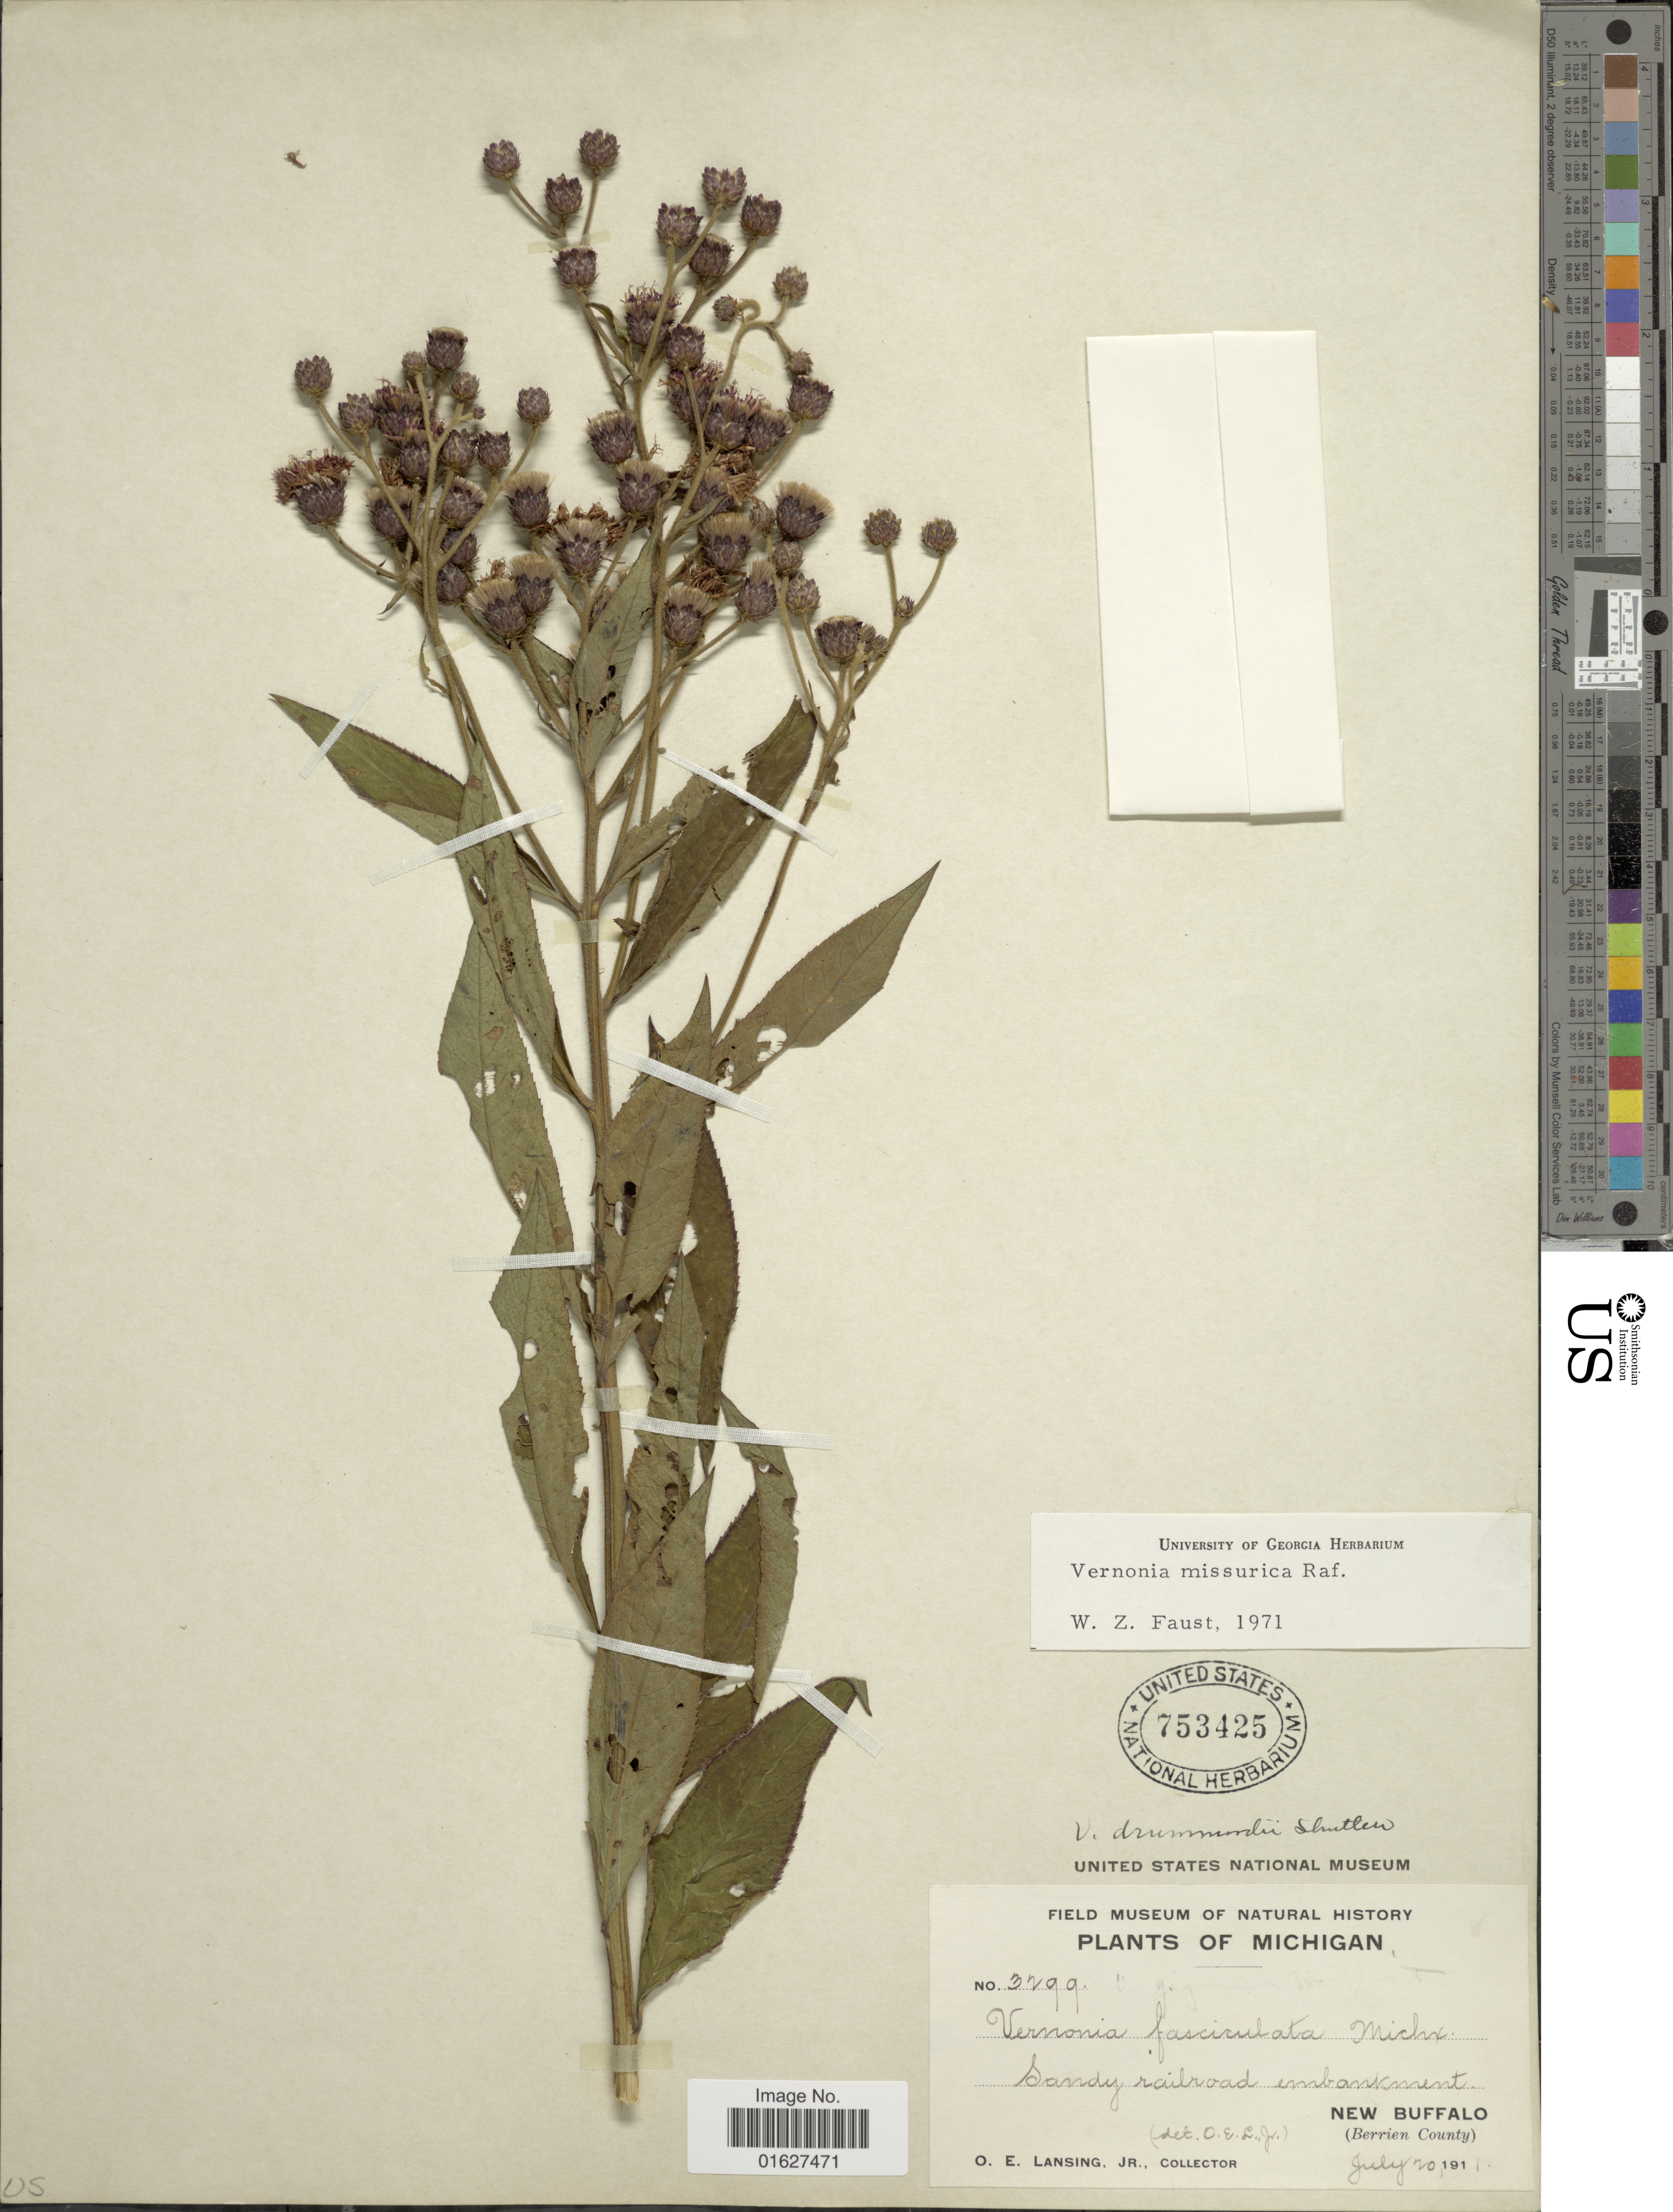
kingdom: Plantae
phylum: Tracheophyta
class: Magnoliopsida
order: Asterales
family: Asteraceae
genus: Vernonia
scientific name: Vernonia missurica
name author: Raf.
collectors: O. E. Lansing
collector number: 3299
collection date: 1911-07-20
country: United States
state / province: Michigan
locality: Michigan. Sandy railroad embankment. new Buffalo (Berrien County)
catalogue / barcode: US 753425